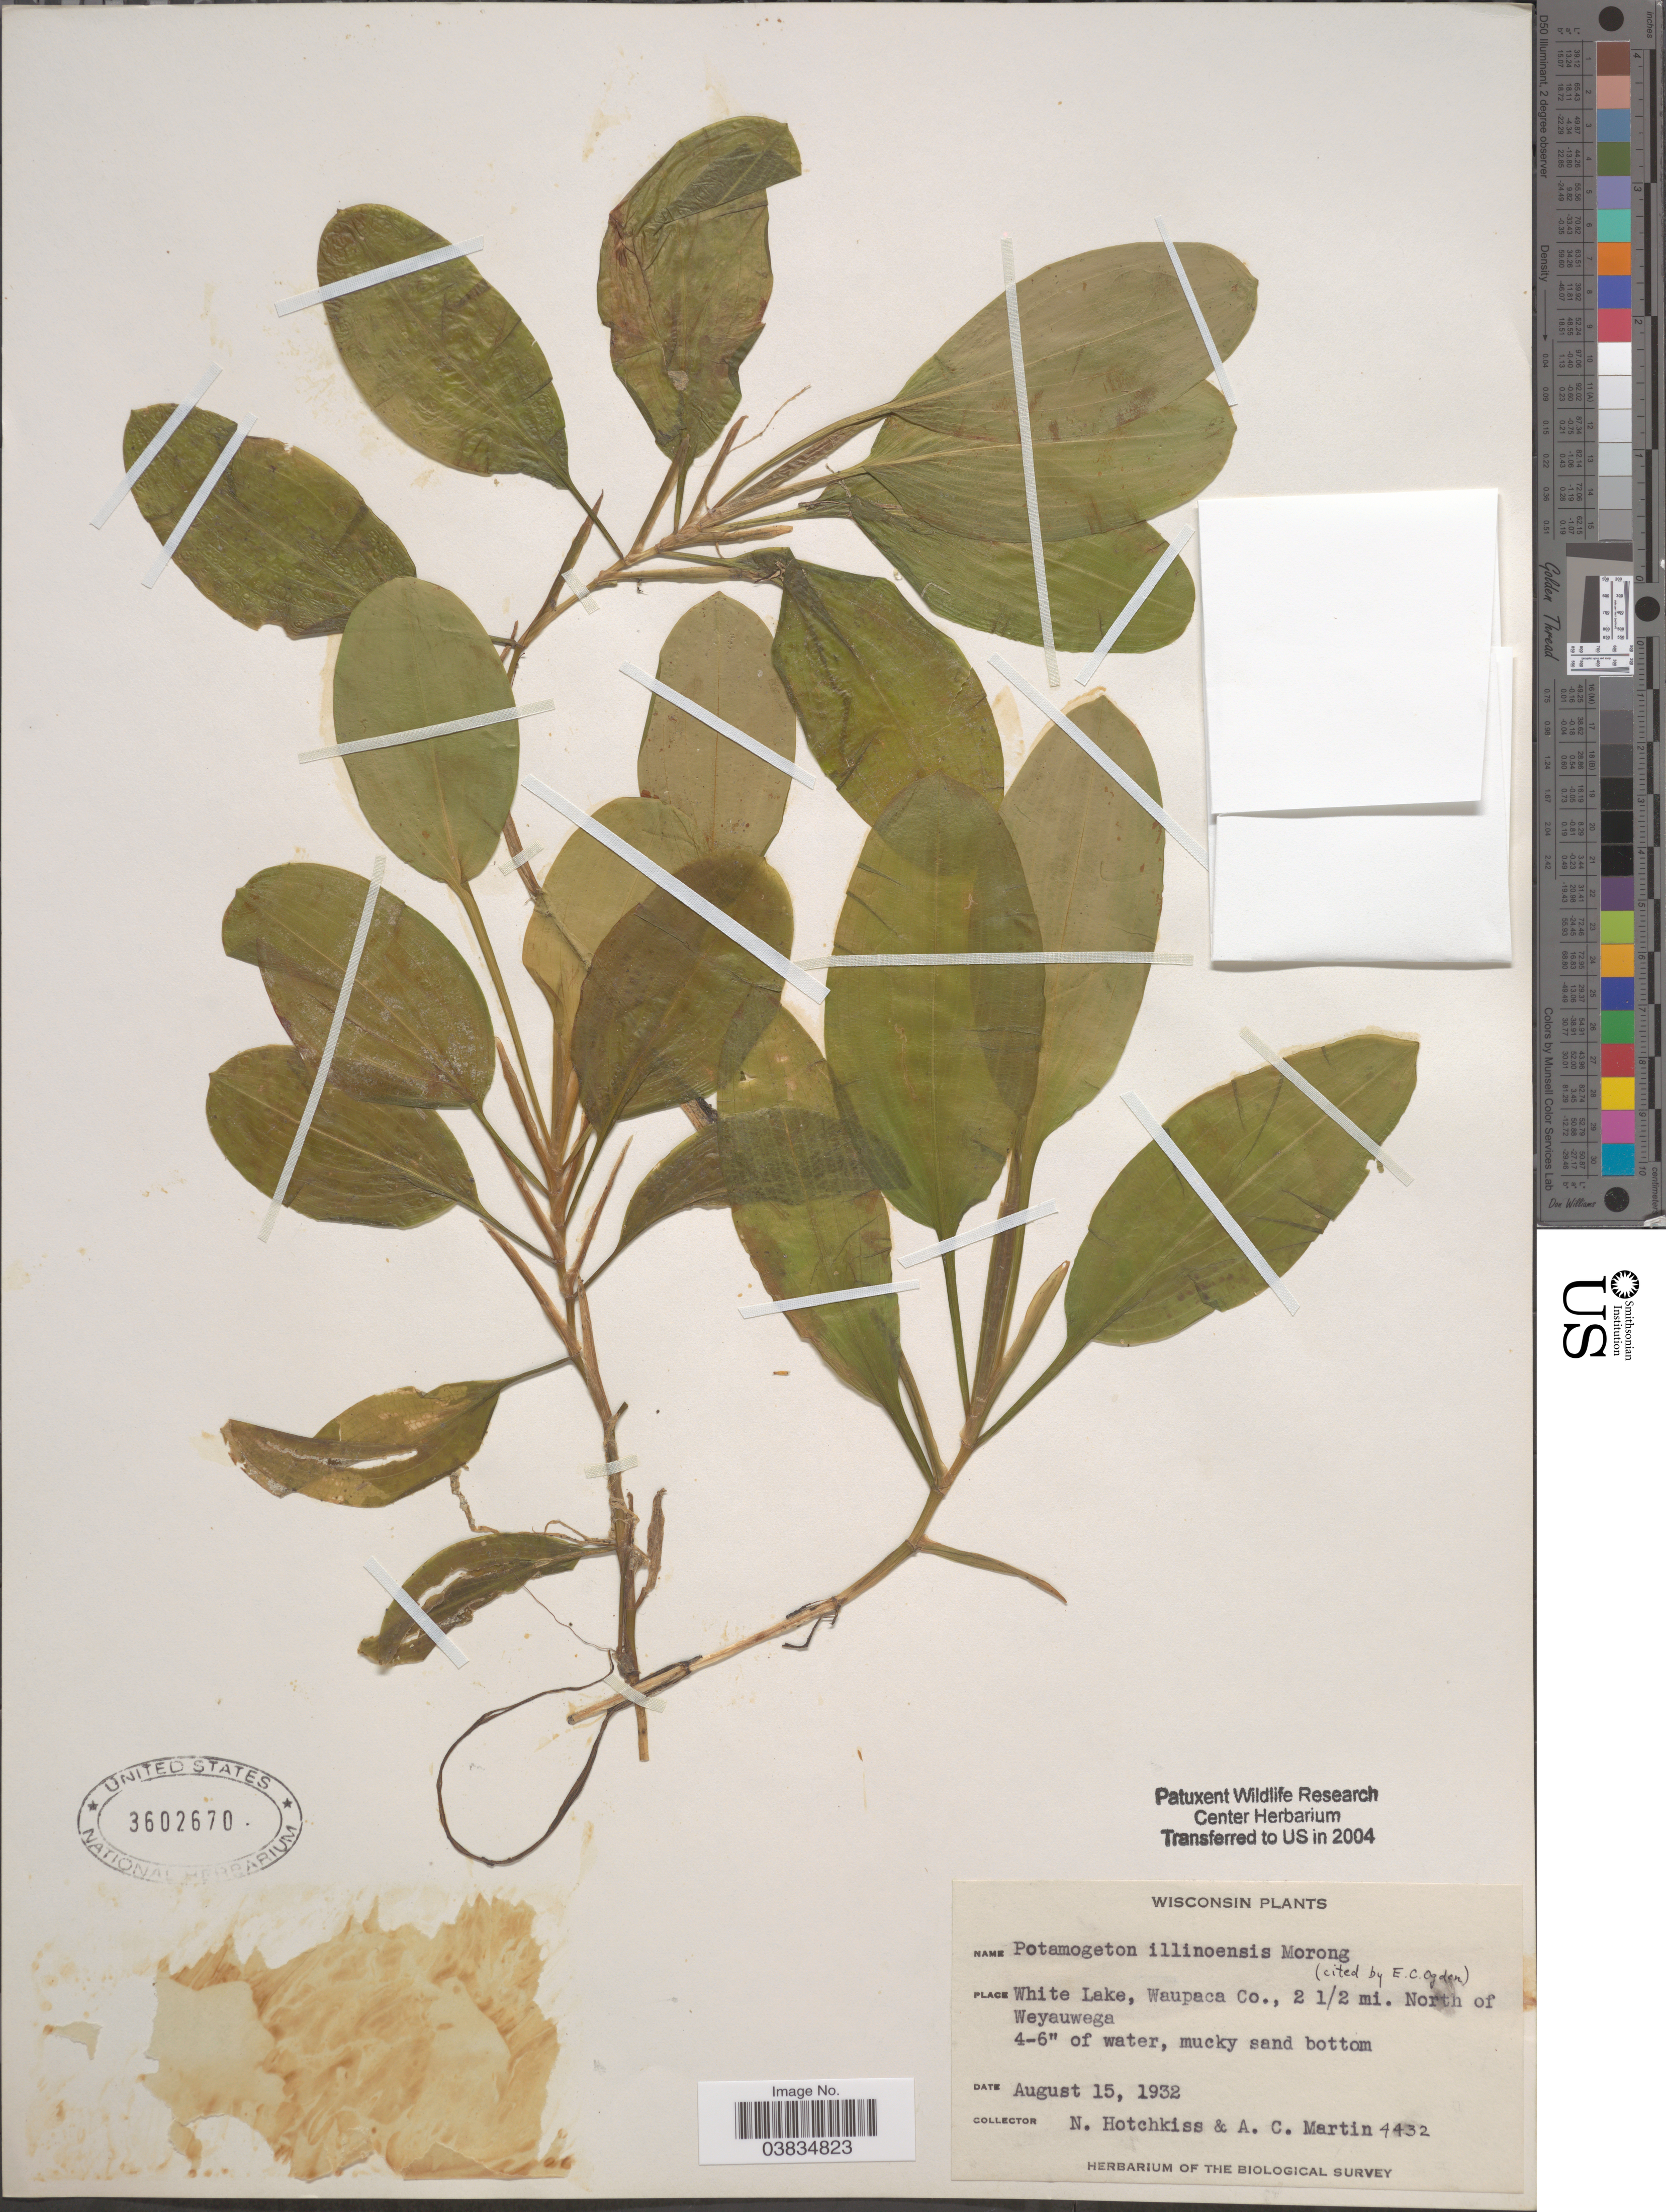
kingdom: Plantae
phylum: Tracheophyta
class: Liliopsida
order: Alismatales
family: Potamogetonaceae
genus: Potamogeton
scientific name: Potamogeton illinoensis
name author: Morong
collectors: N. Hotchkiss & A. C. Martin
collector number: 4432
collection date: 1932-08-15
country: United States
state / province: Wisconsin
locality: White Lake, Waupaca Co., 2½ mi. North of Weyauwega.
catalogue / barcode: US 3602670